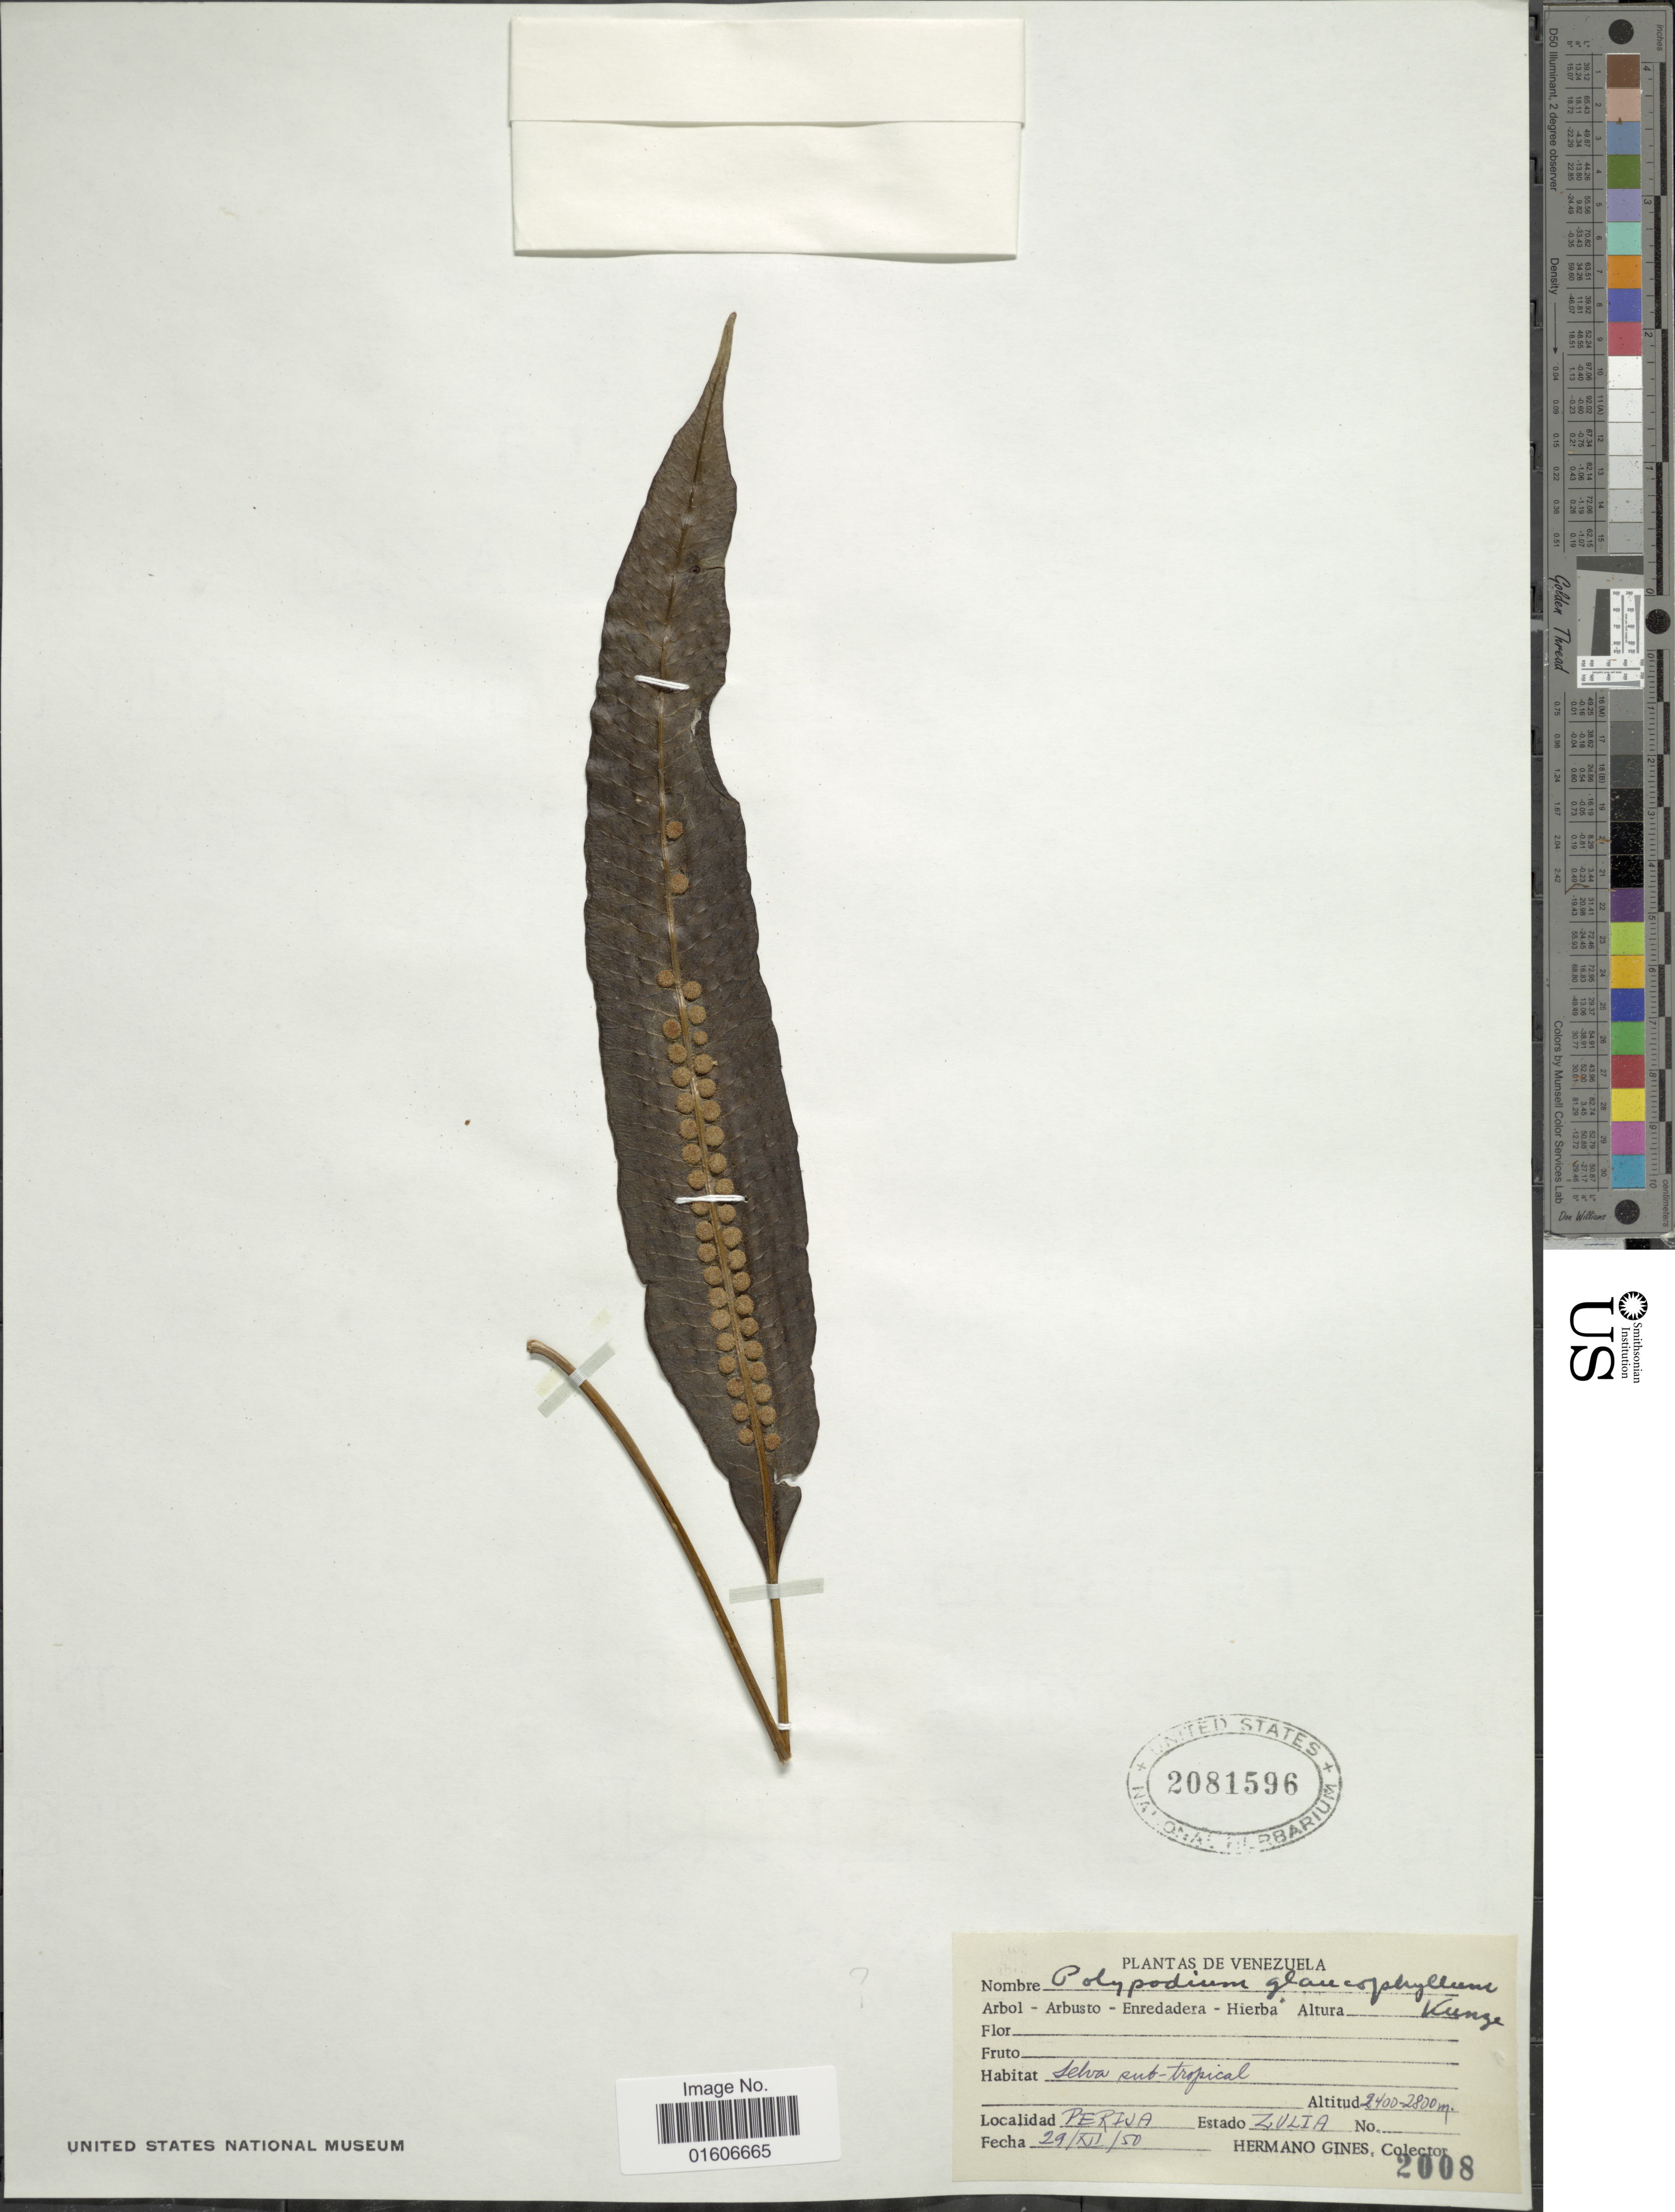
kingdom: Plantae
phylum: Tracheophyta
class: Polypodiopsida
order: Polypodiales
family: Polypodiaceae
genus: Serpocaulon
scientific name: Serpocaulon levigatum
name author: (Cav.) A.R. Sm.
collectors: Bro. Gines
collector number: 2008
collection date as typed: Transcribed d/m/y: 29/12/50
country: Venezuela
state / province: Zulia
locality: Periva. Estado Zulia.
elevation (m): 2400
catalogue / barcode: US 2081596